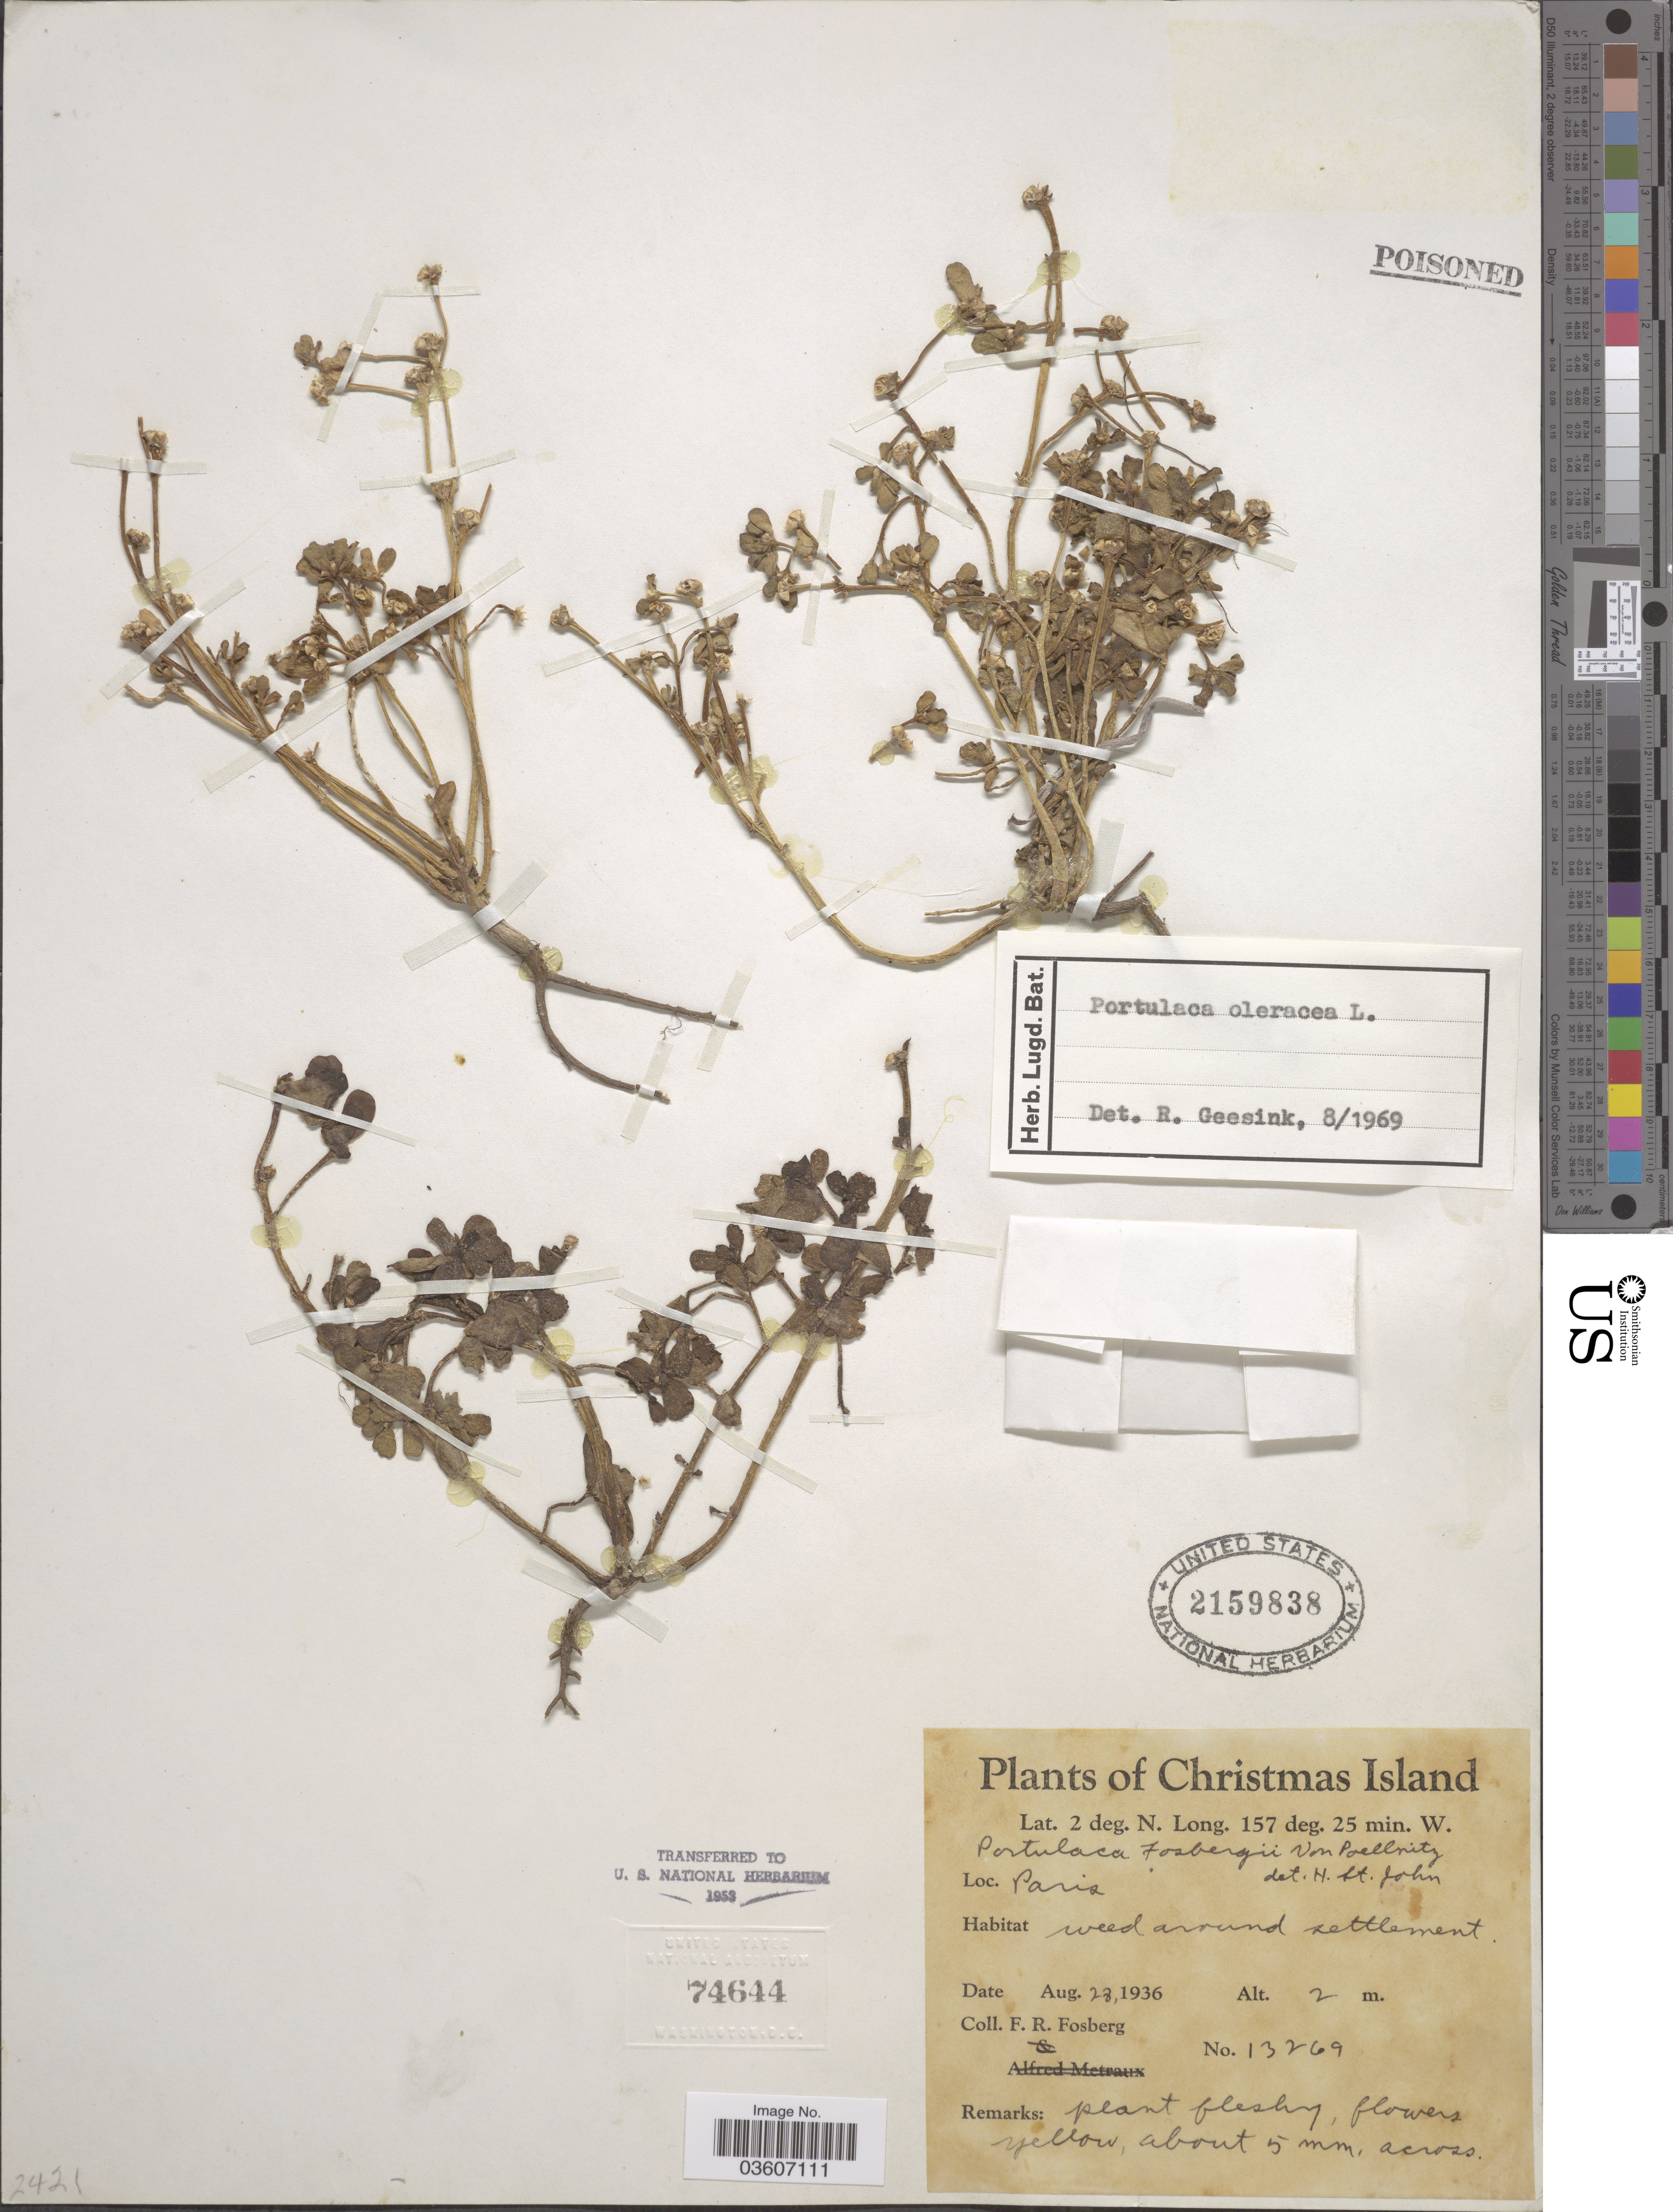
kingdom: Plantae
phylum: Tracheophyta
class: Magnoliopsida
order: Caryophyllales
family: Portulacaceae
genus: Portulaca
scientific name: Portulaca oleracea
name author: L.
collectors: F. R. Fosberg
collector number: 13269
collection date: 1936-08-28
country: Kiribati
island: Kiritimati [Christmas] Atoll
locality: Christmas Island. Paris.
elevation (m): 2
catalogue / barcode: US 2159838